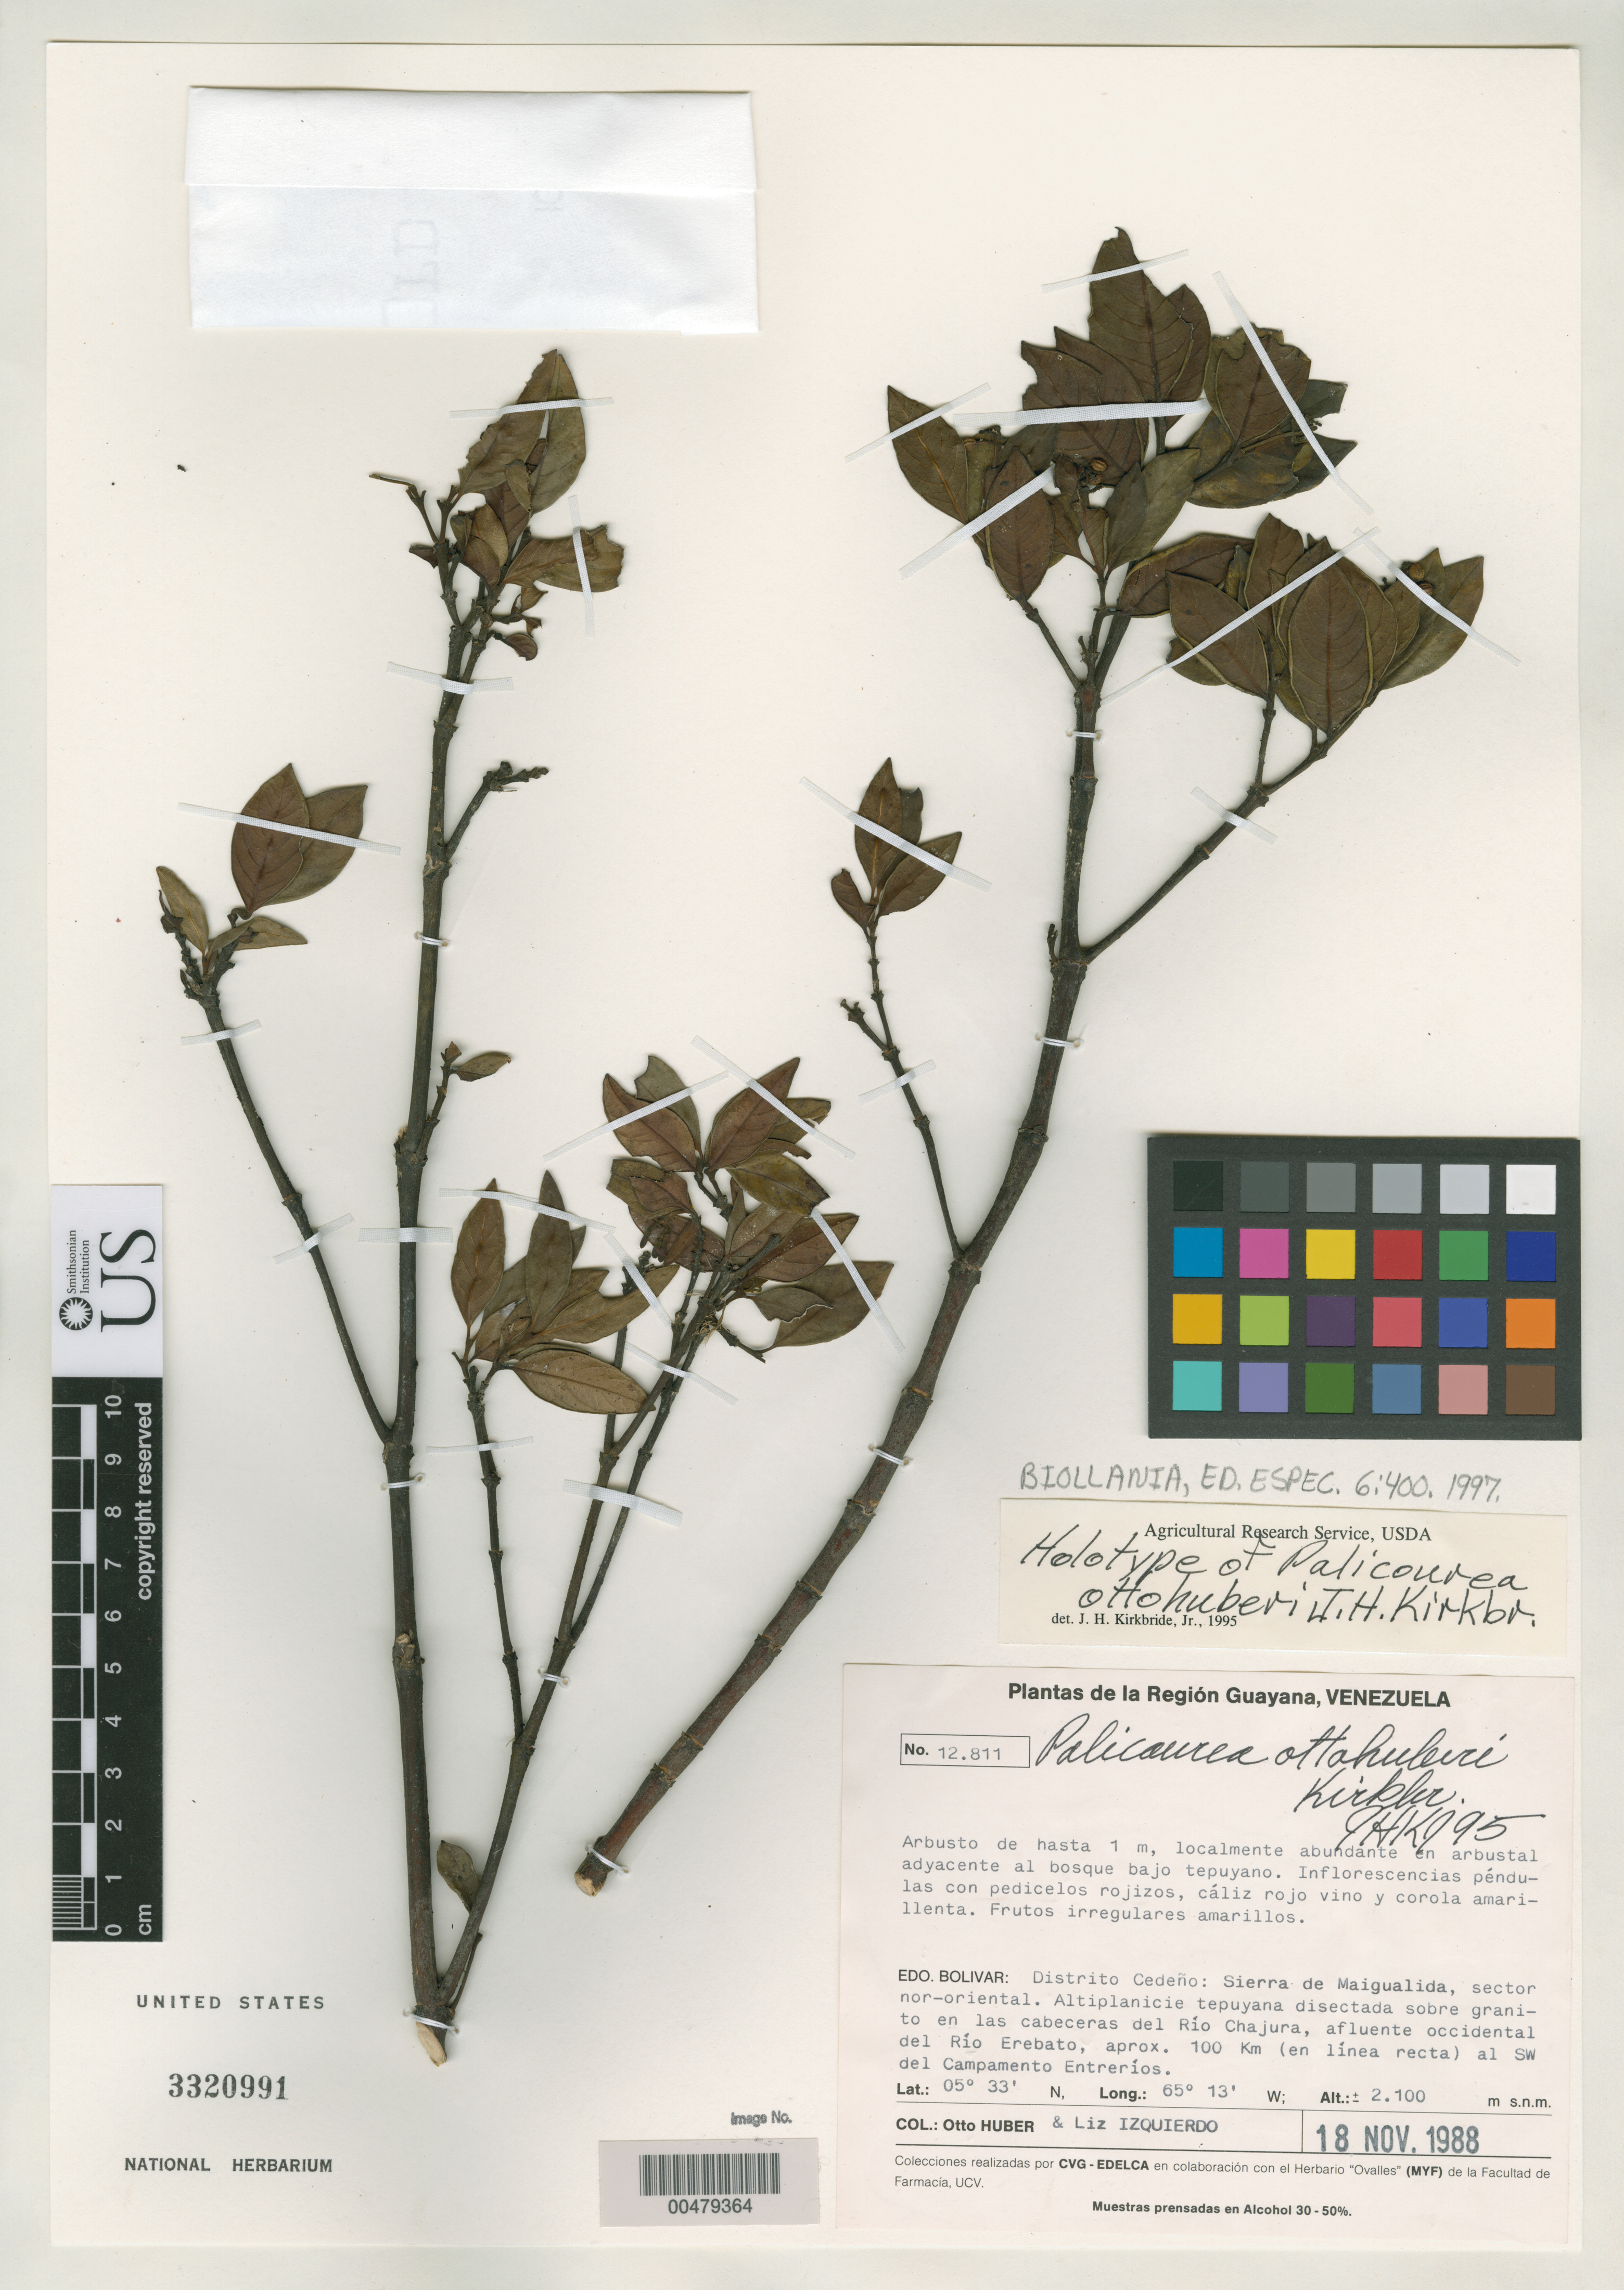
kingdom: Plantae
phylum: Tracheophyta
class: Magnoliopsida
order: Gentianales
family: Rubiaceae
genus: Palicourea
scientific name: Palicourea ottohuberi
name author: J.H. Kirkbr.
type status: Holotype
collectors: O. Huber & L. Izquierdo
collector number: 12811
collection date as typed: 18 Nov 1988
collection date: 1988-11-18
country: Venezuela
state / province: Bolivar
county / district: Cedeno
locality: Sierra de Maigualida, sector Nor-oriental, Cabeceras del Rio Chajura, afluente Occidental del Rio Erebato.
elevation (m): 2100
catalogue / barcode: US 3320991